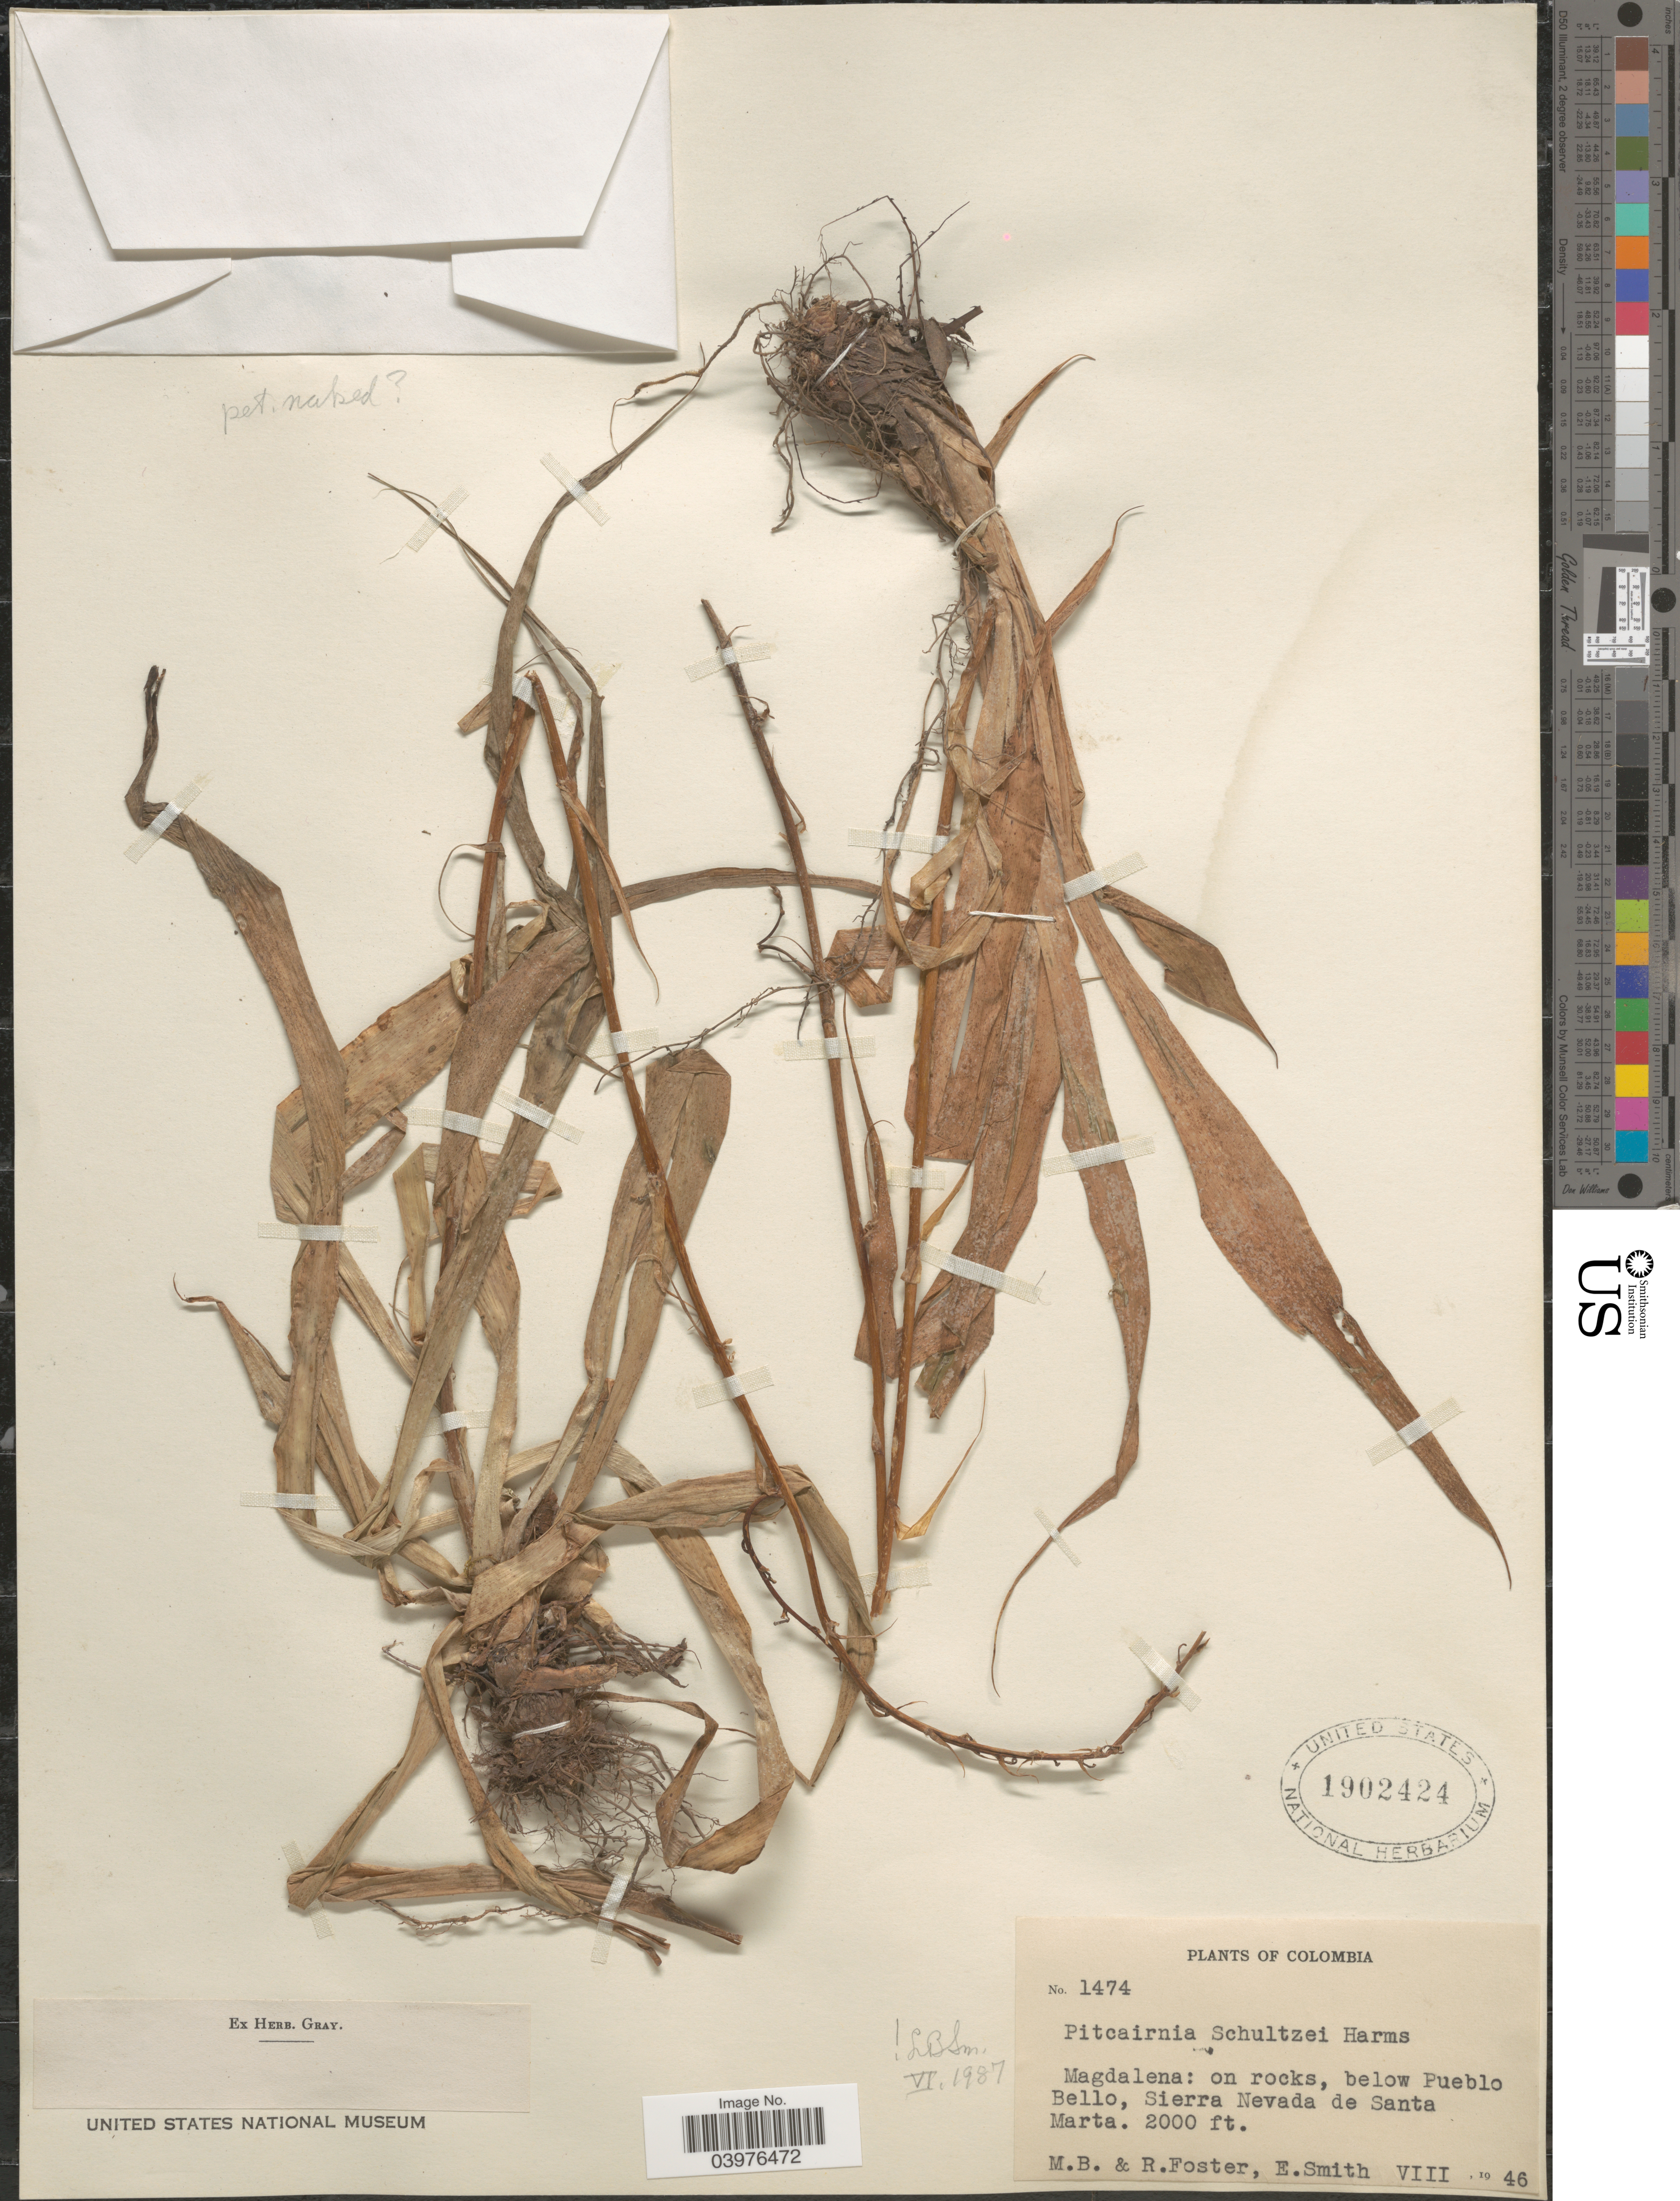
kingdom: Plantae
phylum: Tracheophyta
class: Liliopsida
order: Poales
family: Bromeliaceae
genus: Pitcairnia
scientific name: Pitcairnia schultzei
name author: Harms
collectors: M. B. Foster, R. Foster & E. Smith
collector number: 1474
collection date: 1946-08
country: Colombia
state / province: Magdalena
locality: Below Pueblo Bello, Sierra Nevada de Santa Marta.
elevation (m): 610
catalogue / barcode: US 1902424